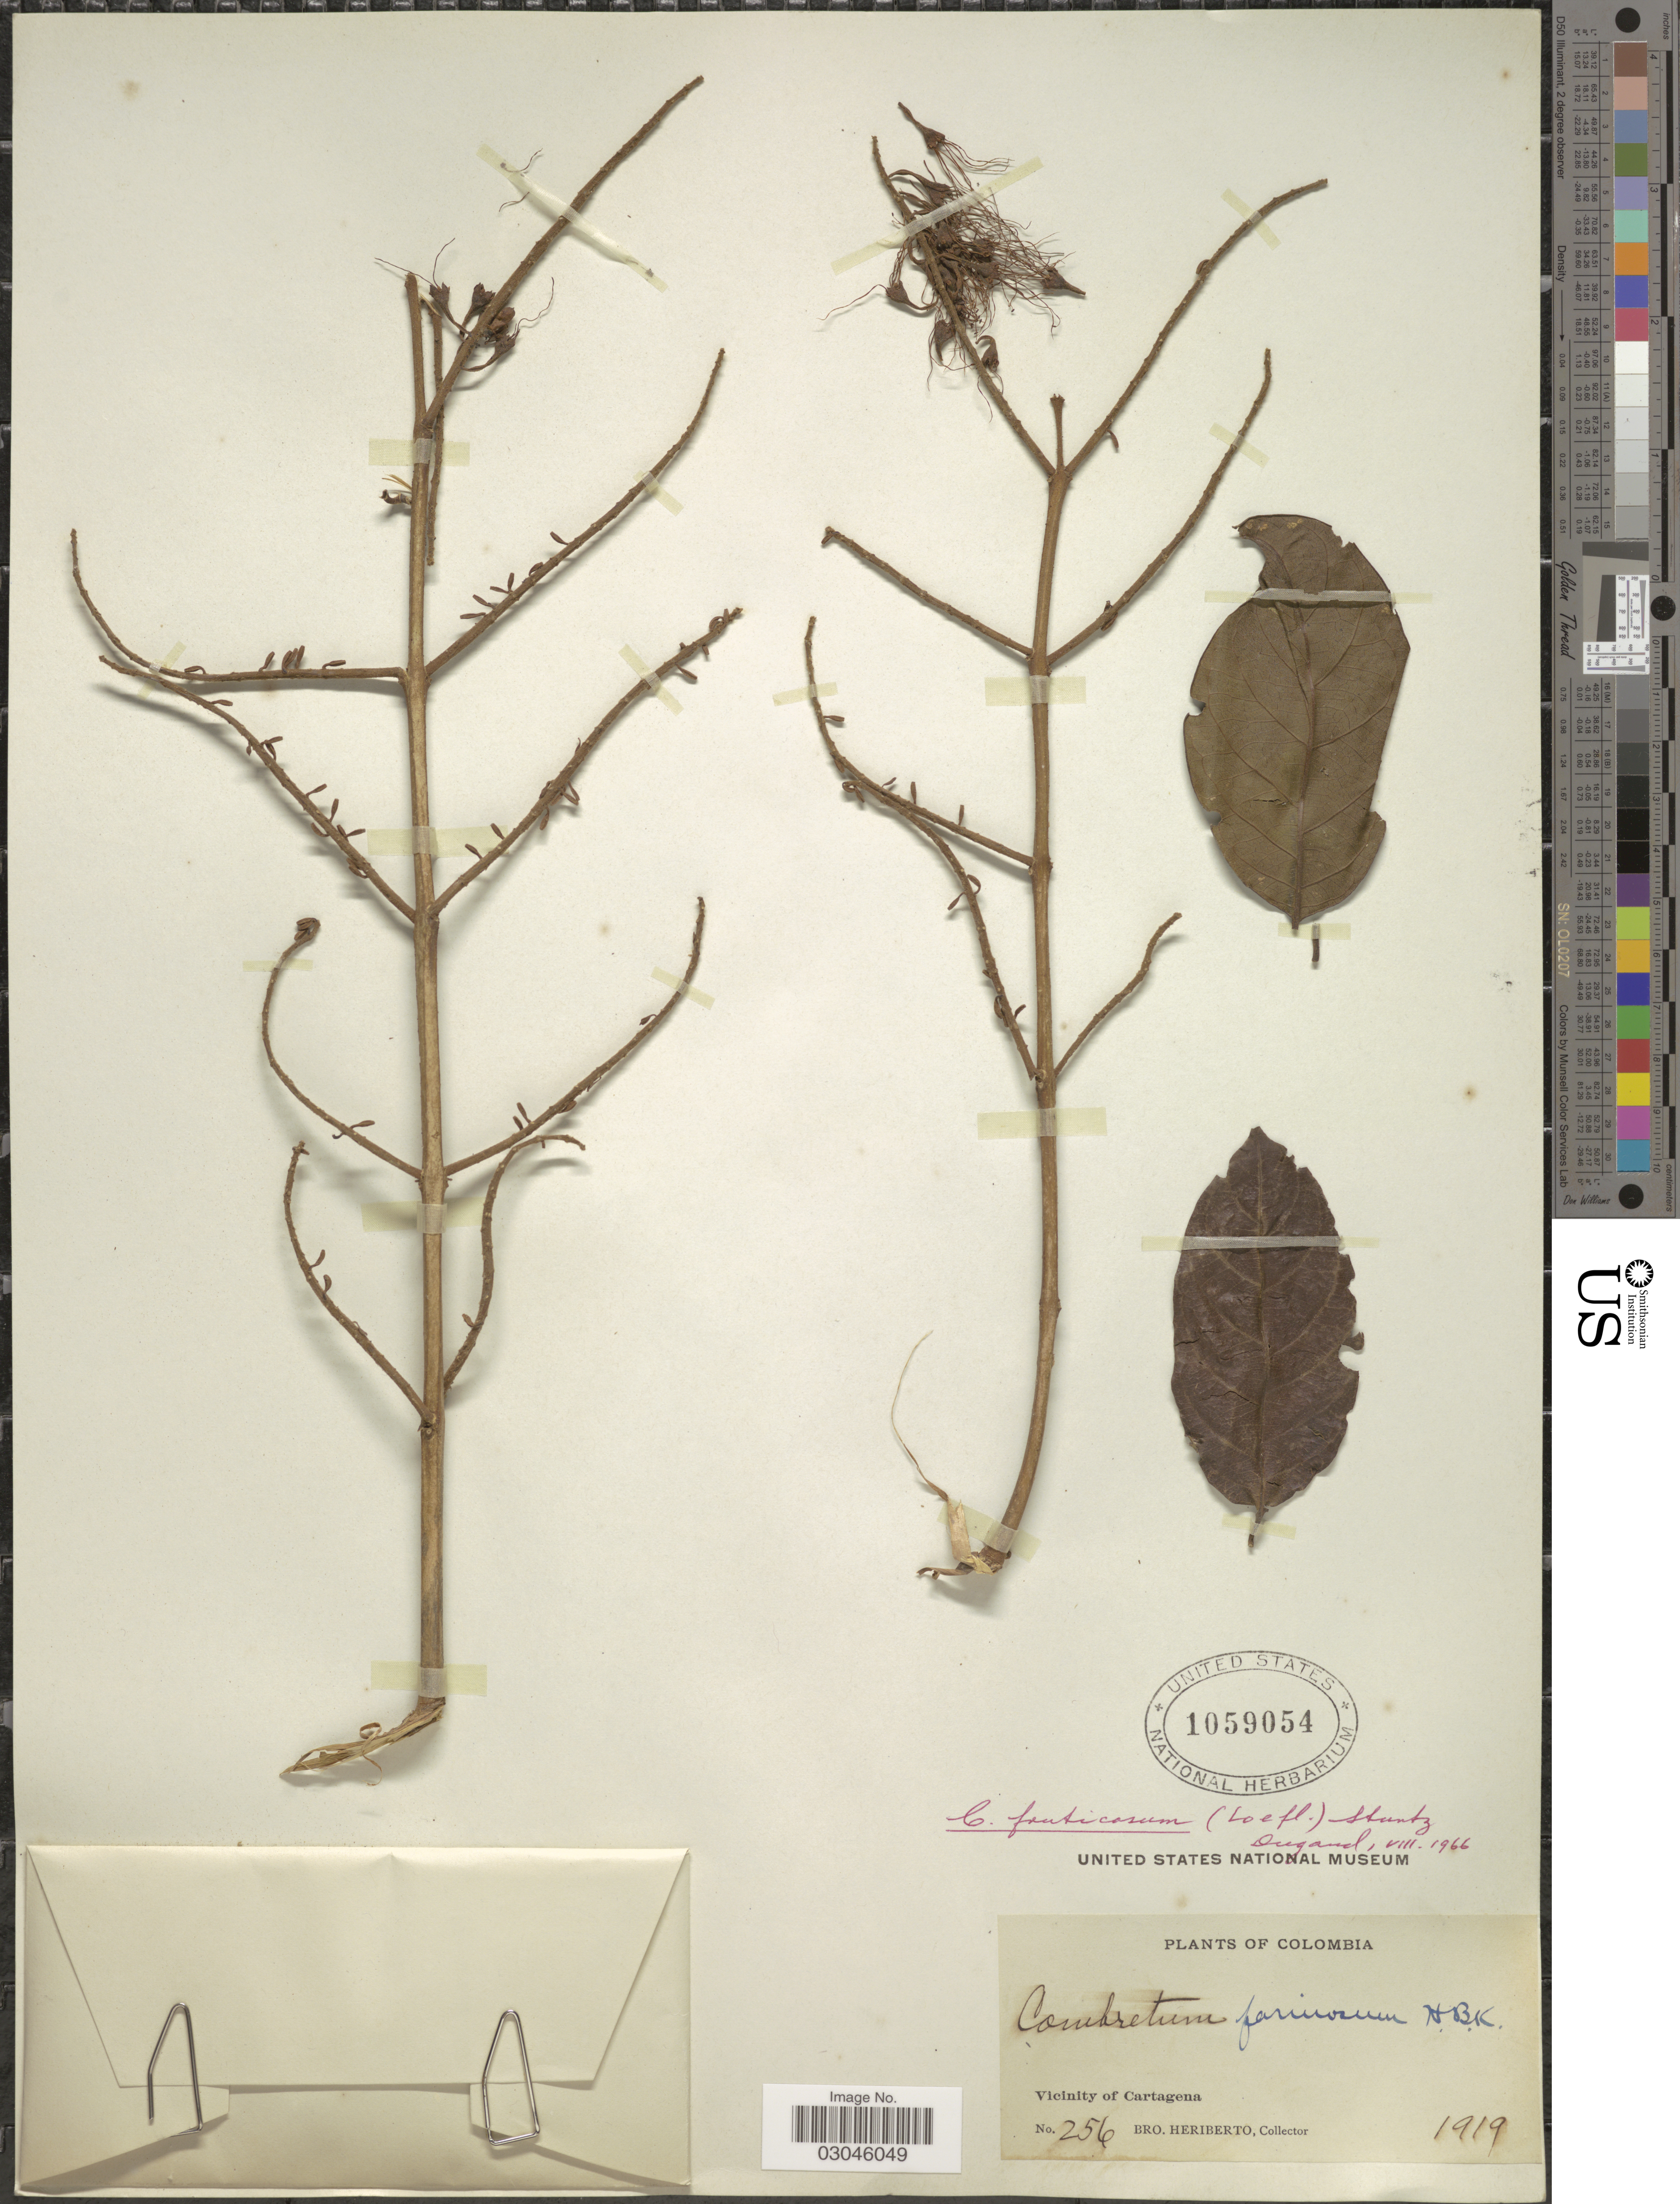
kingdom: Plantae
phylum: Tracheophyta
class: Magnoliopsida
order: Myrtales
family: Combretaceae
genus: Combretum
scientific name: Combretum fruticosum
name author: (Loefl.) Stuntz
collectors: B. Heriberto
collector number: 256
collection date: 1919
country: Colombia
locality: Vicinity of Cartagena.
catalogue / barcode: US 1059054